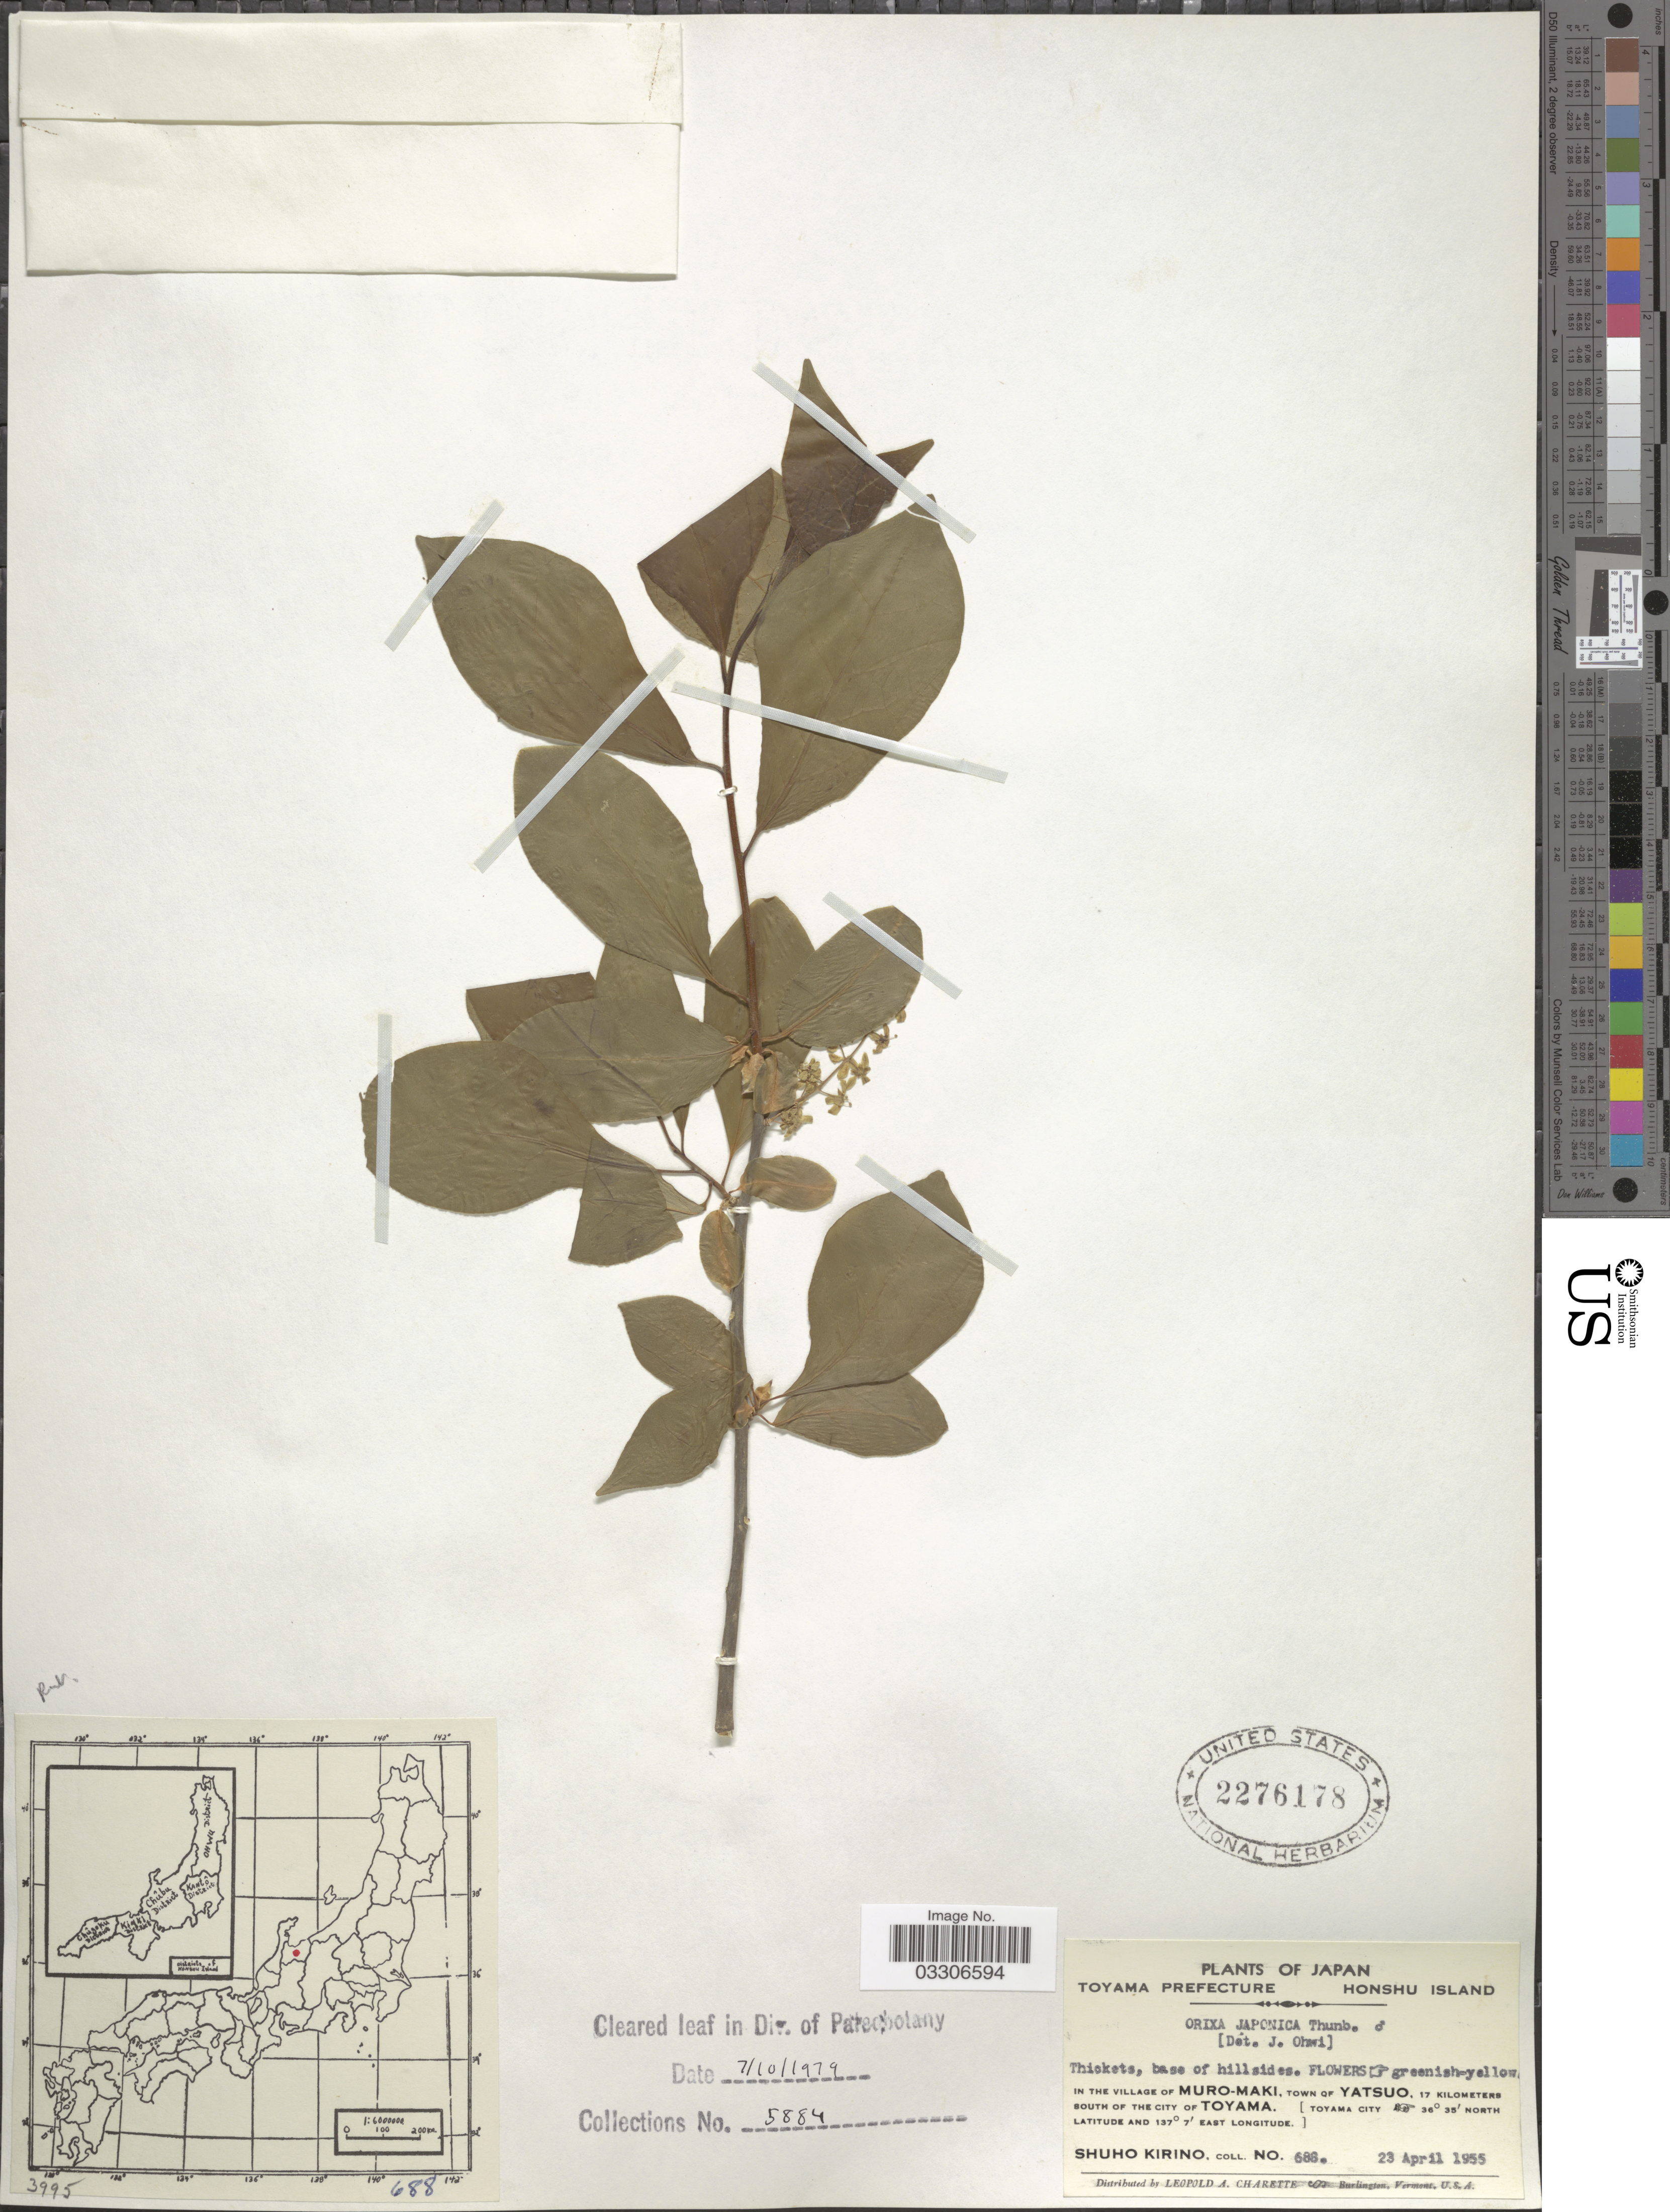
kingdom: Plantae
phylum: Tracheophyta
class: Magnoliopsida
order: Sapindales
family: Rutaceae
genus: Orixa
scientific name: Orixa japonica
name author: Thunb.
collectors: S. Kirino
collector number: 688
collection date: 1955-04-23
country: Japan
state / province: Toyama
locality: Toyama Prefecture, Honshur Island. In the village of Muro-Maki, town of Yatsuo, 17 kilometers south of the city of Toyama. (Toyama City).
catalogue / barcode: US 2276178